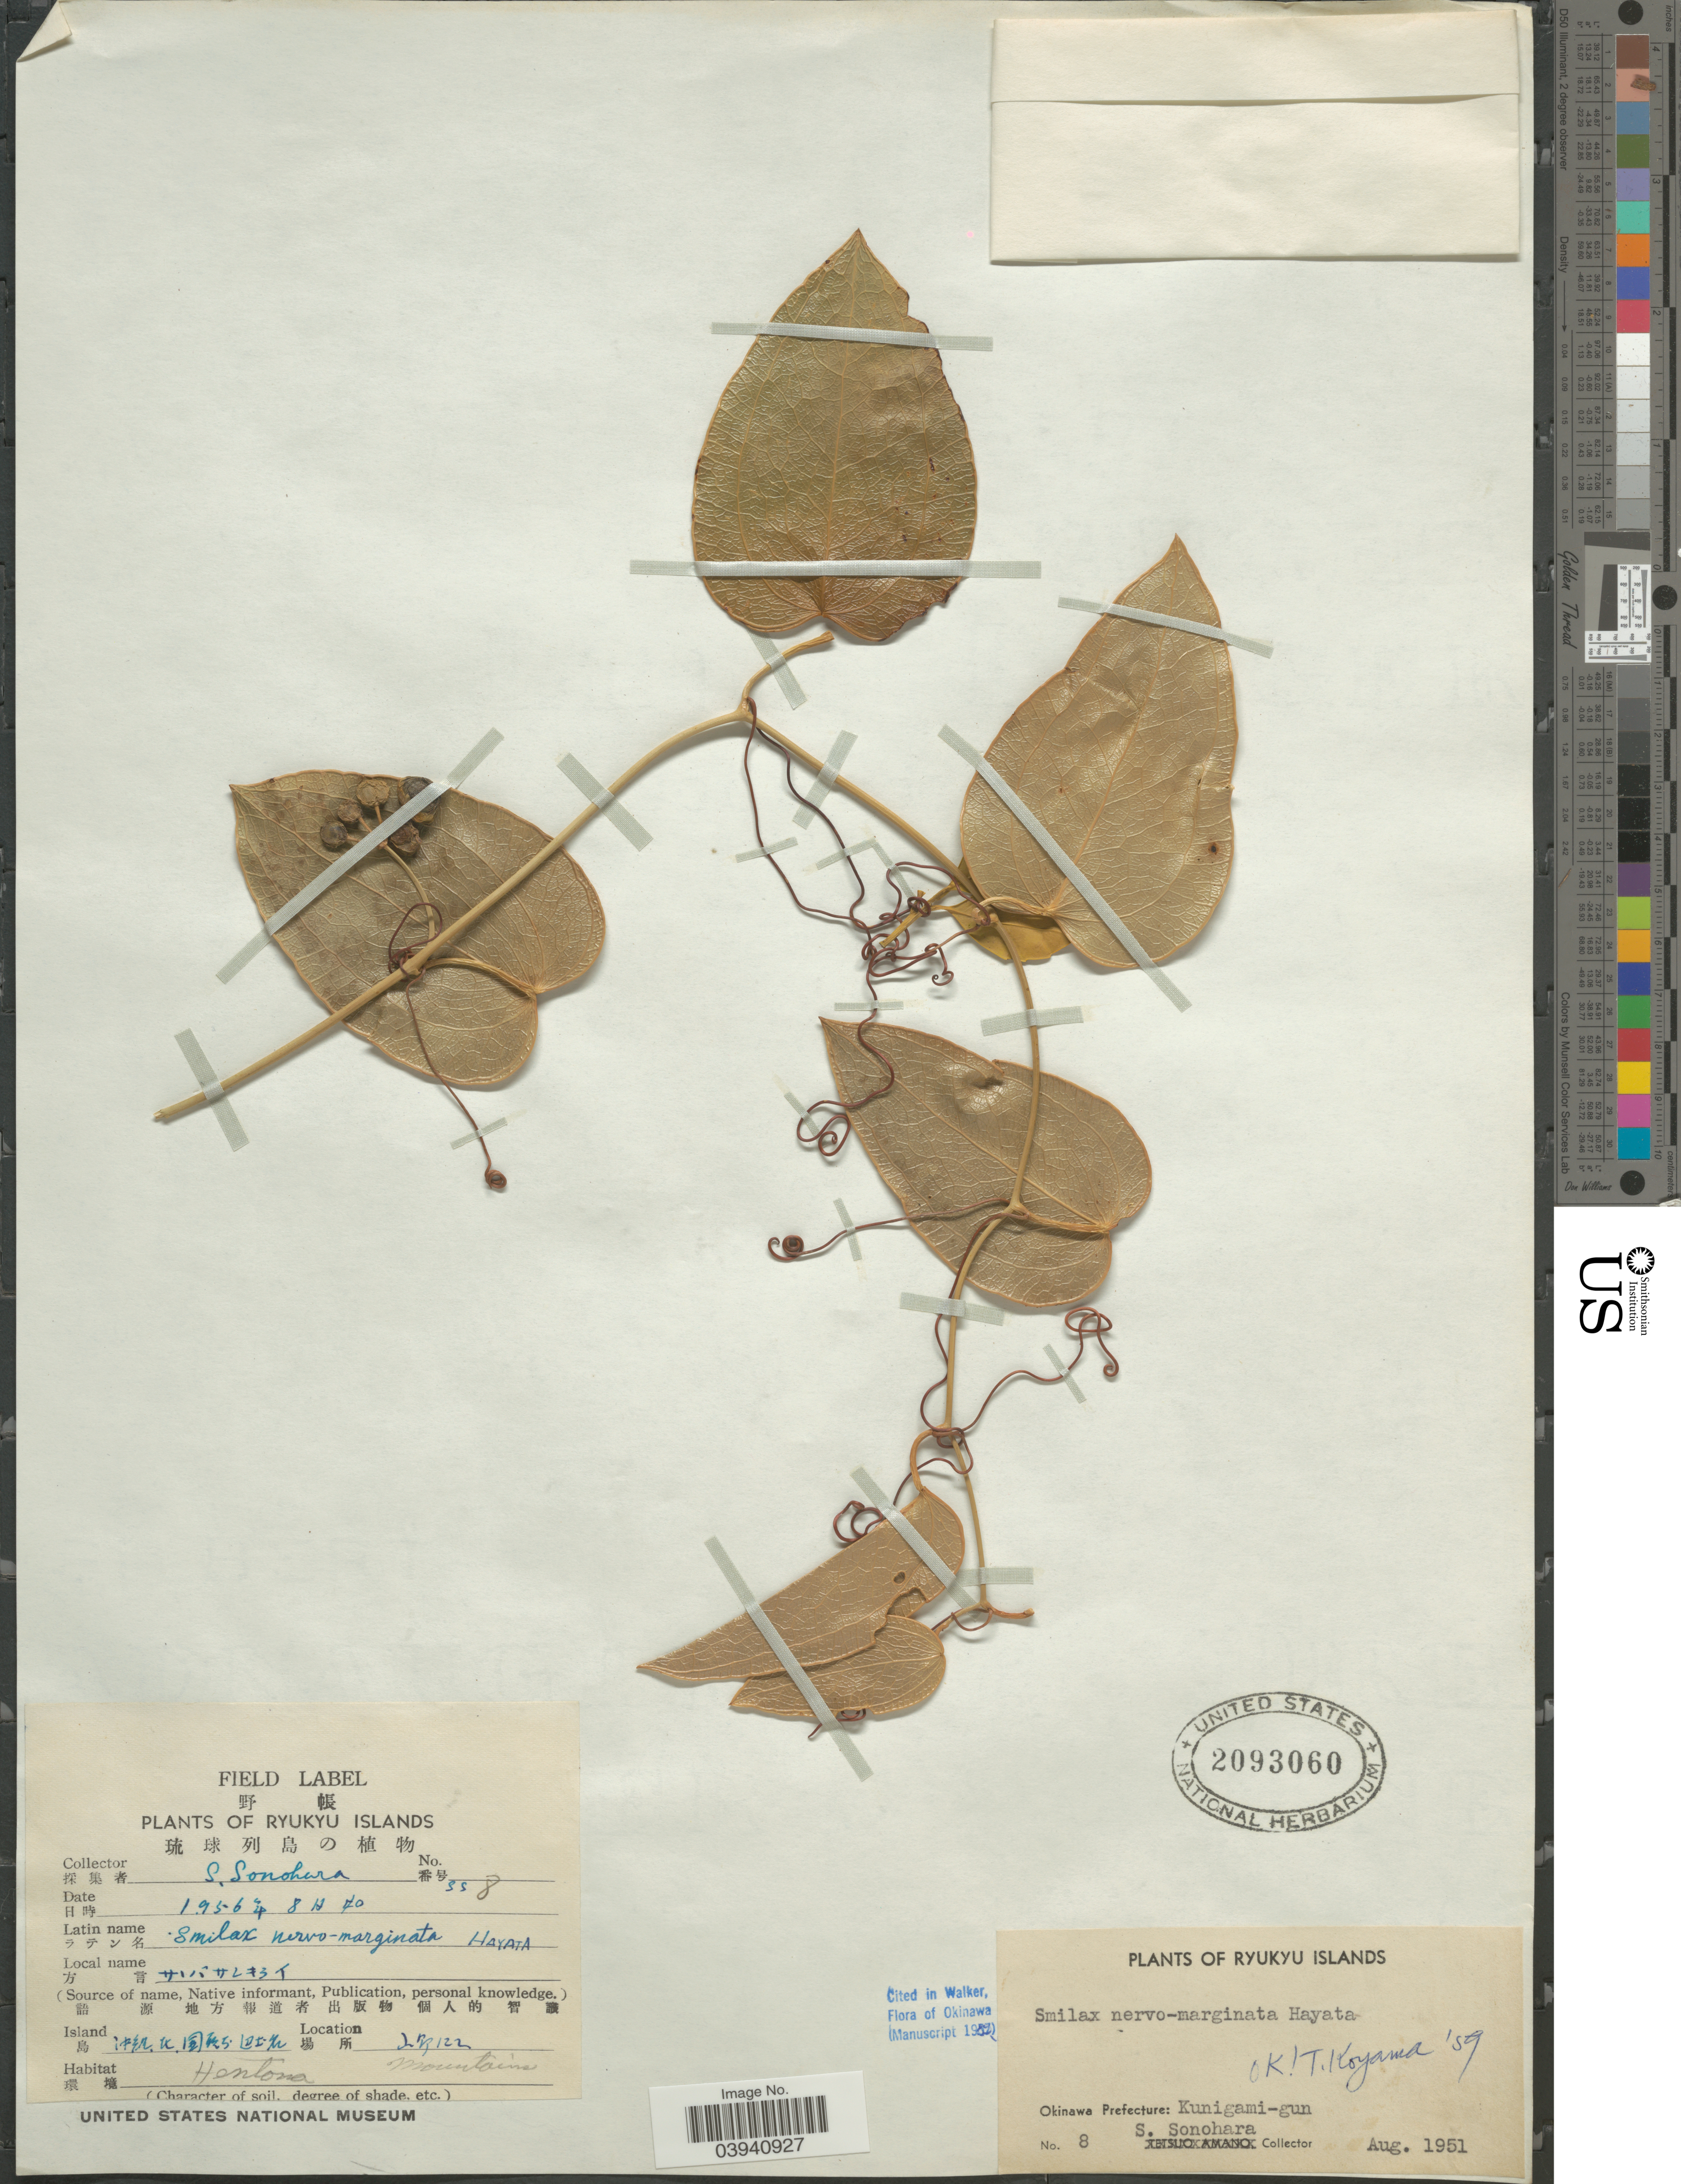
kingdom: Plantae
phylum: Tracheophyta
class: Liliopsida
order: Liliales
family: Smilacaceae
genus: Smilax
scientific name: Smilax nervomarginata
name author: Hayata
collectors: S. Sonohara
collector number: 8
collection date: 1951-08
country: Japan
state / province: Okinawa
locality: Ryukyu Islands. Okinawa Prefecture: Kunigami-gun.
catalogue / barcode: US 2093060